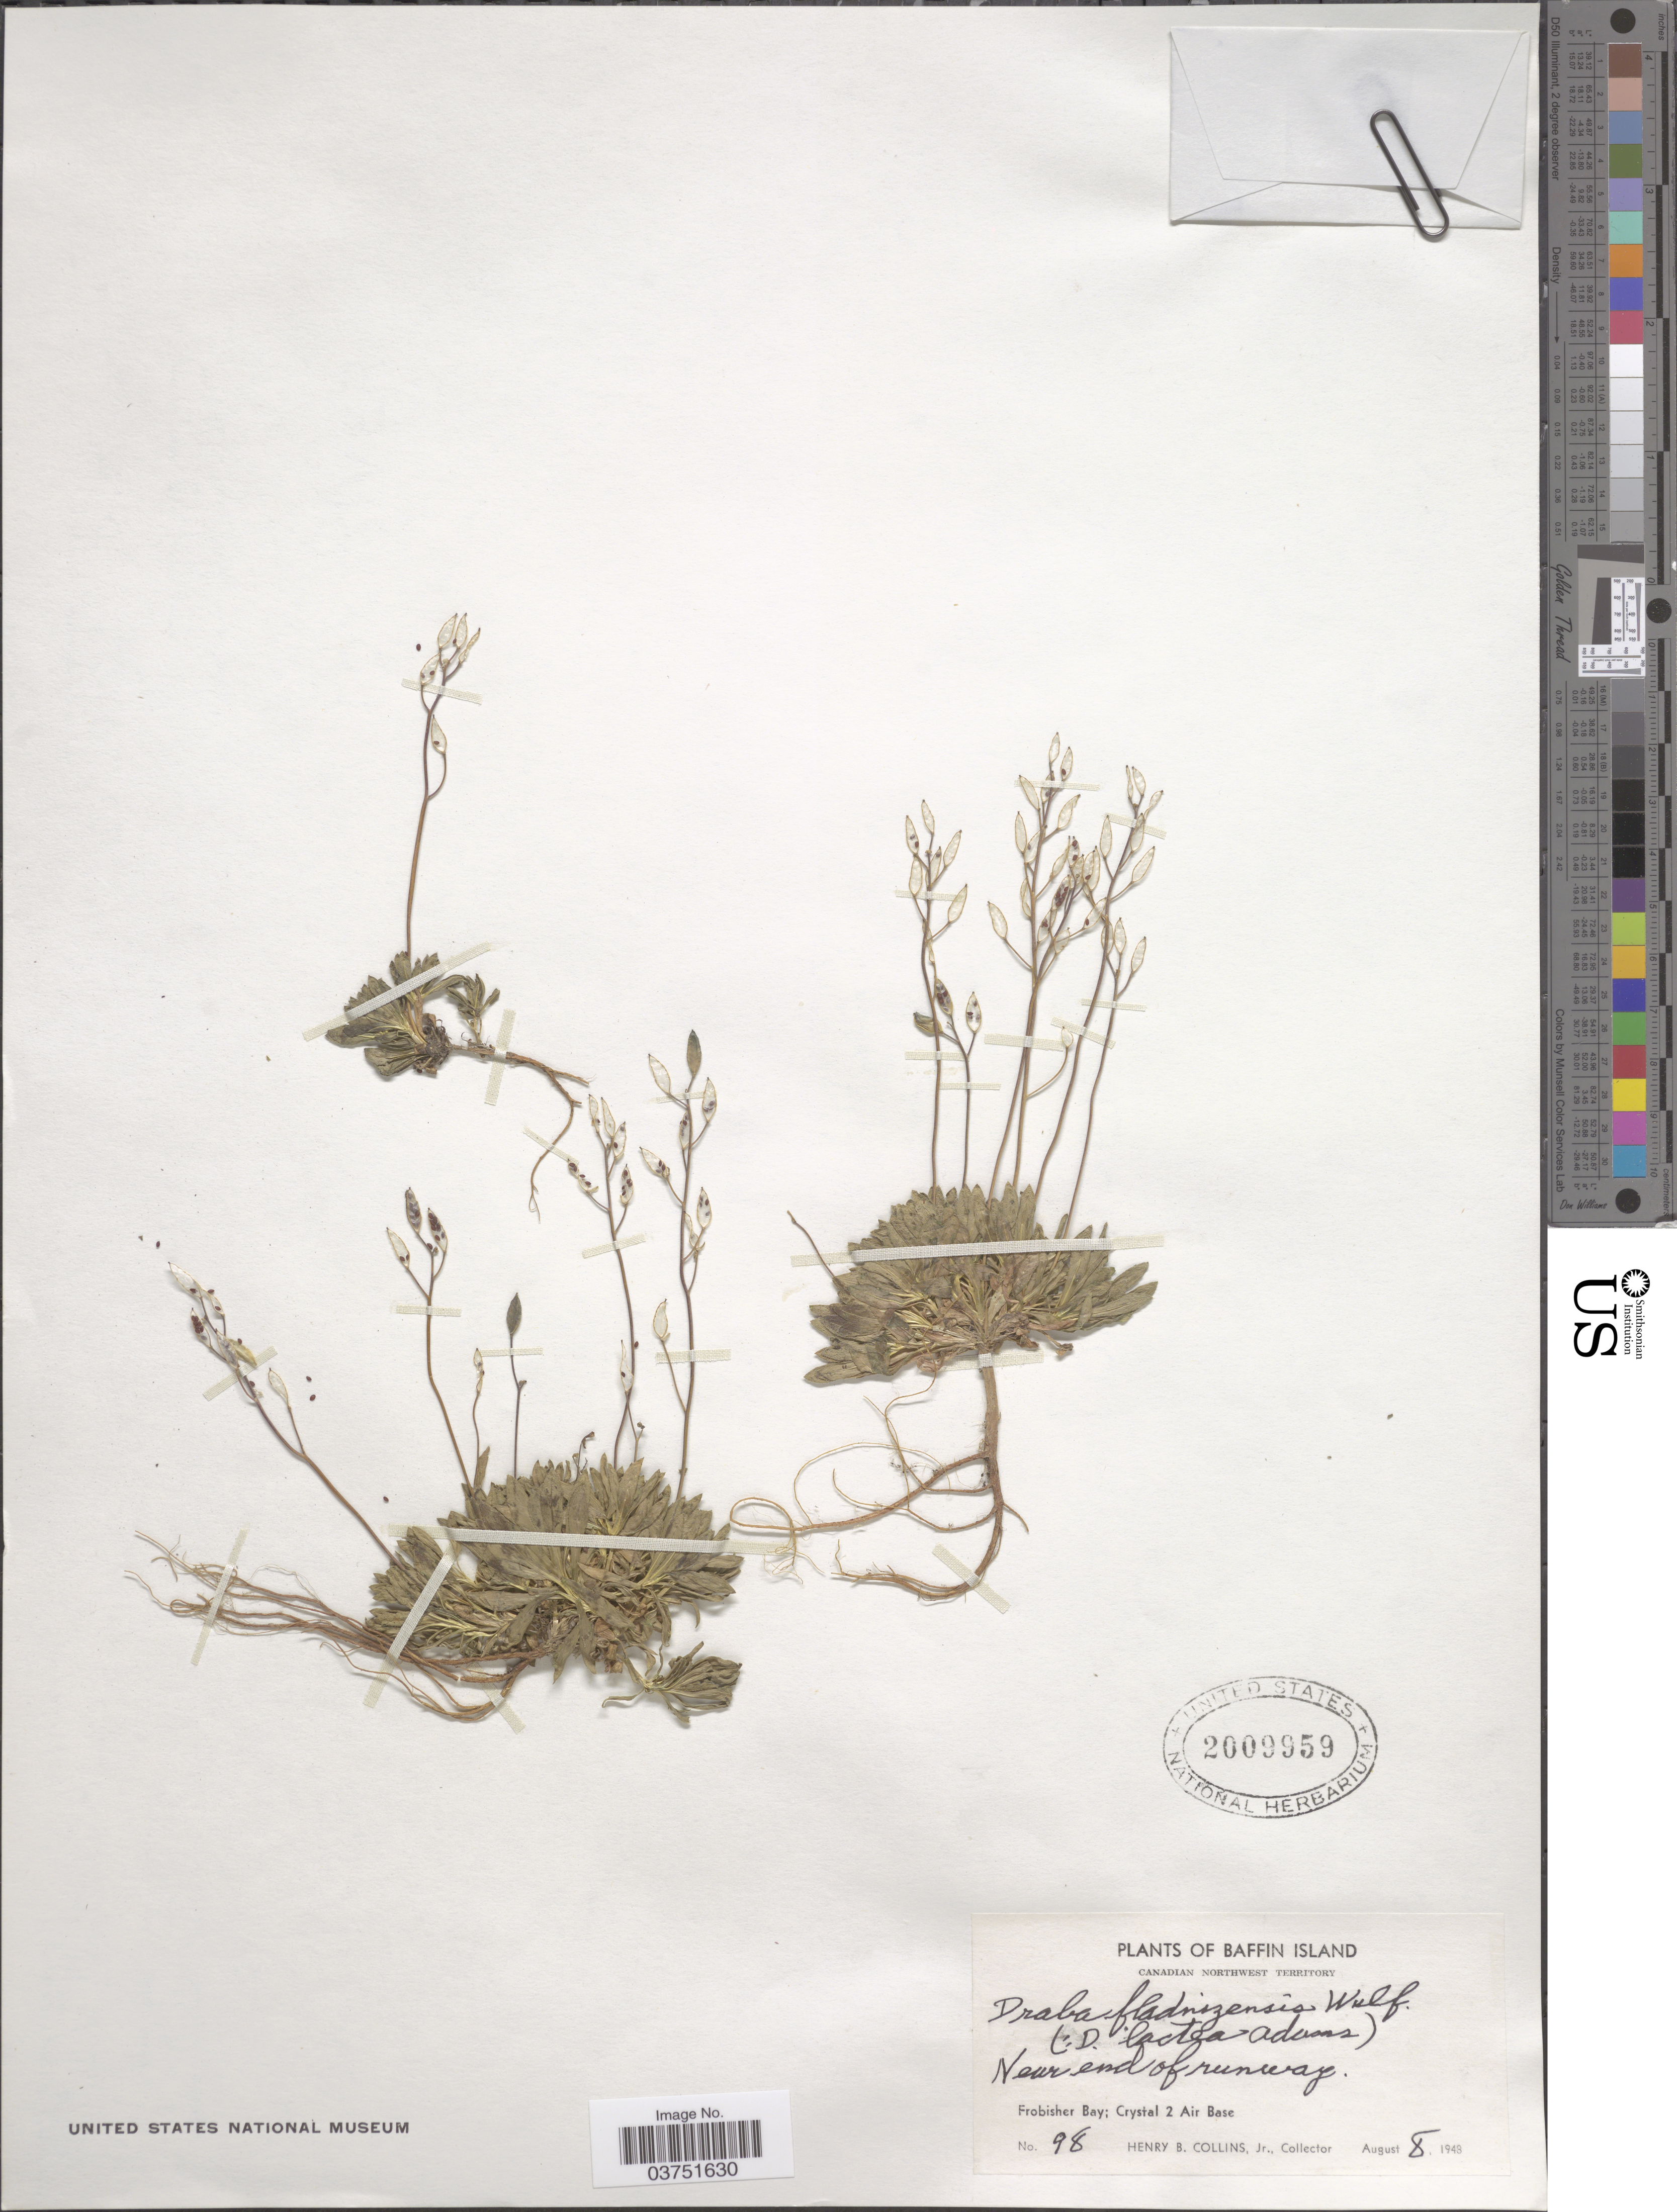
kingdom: Plantae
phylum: Tracheophyta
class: Magnoliopsida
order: Brassicales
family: Brassicaceae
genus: Draba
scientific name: Draba lactea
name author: Adams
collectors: H. Collins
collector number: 98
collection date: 1948-08-08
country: Canada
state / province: Northwest Territories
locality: Baffin Island. New end of runway. Frobisher Bay; Crystal 2 Air Base.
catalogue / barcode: US 2009959